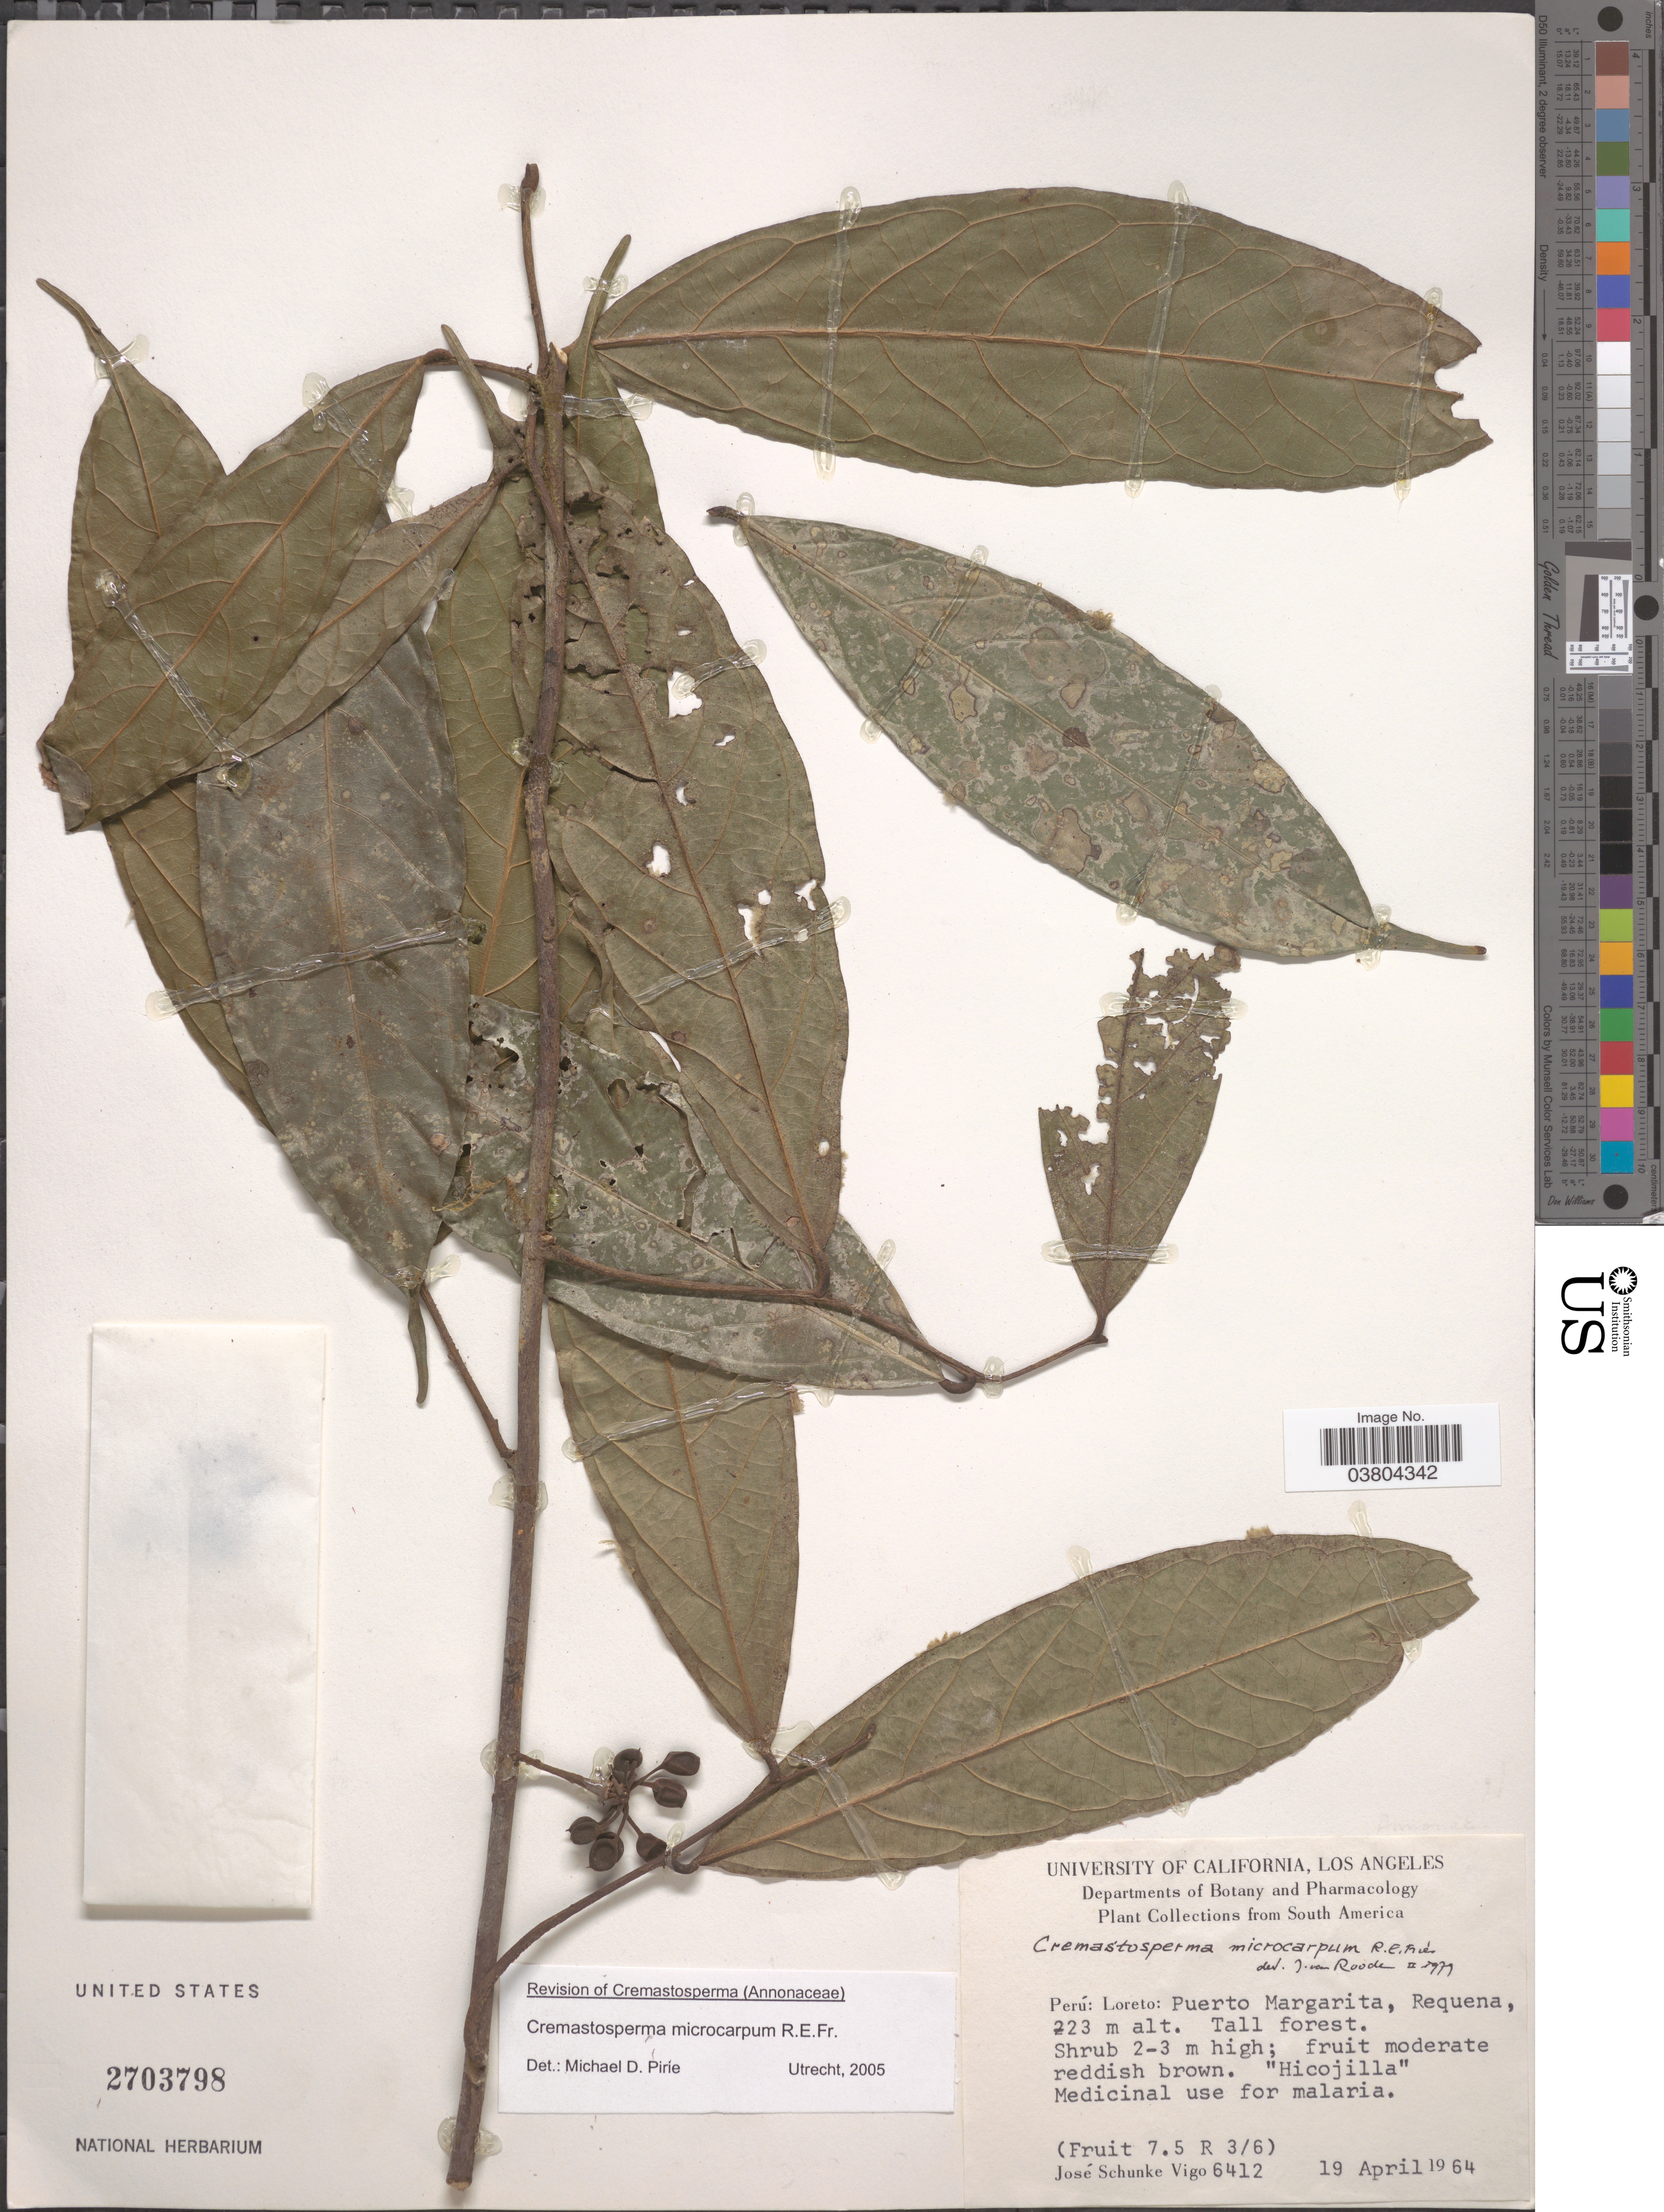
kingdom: Plantae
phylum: Tracheophyta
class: Magnoliopsida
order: Magnoliales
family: Annonaceae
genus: Cremastosperma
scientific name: Cremastosperma microcarpum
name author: R.E. Fr.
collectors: J. Schunke Vigo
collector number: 6412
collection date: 1964-04-19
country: Peru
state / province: Loreto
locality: Puerto Margarita, Requena.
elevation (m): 223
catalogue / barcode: US 2703798